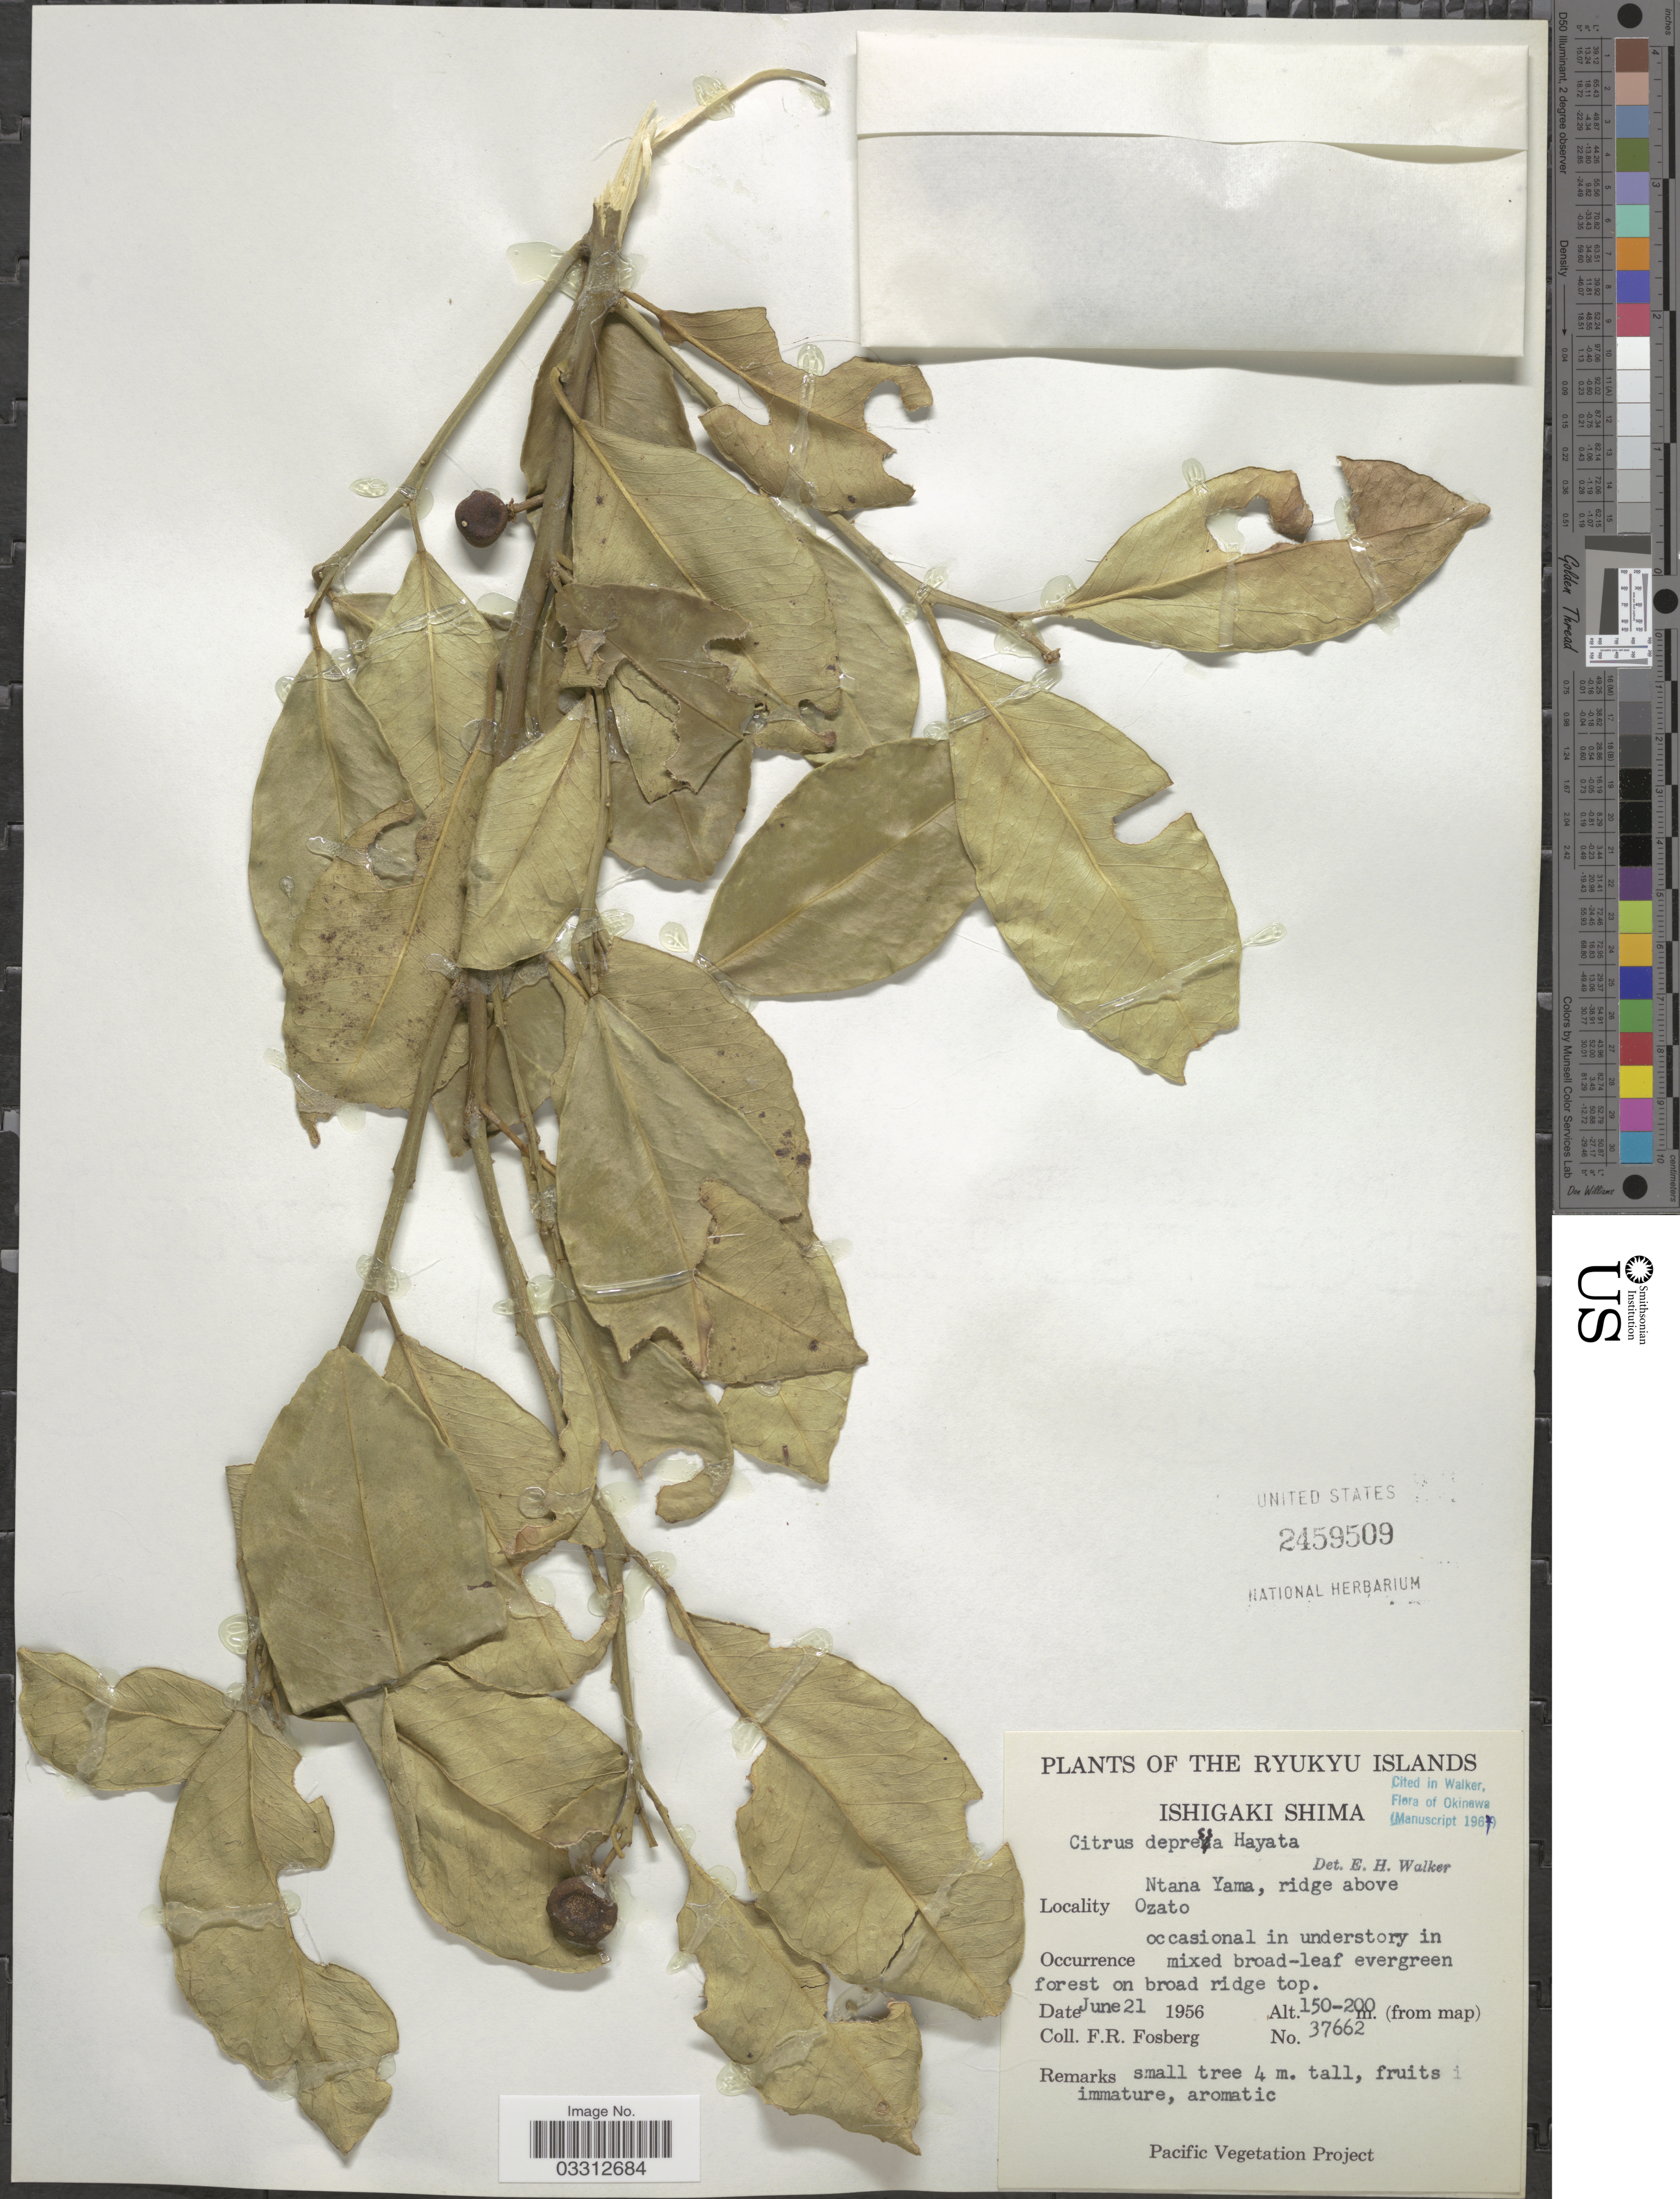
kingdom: Plantae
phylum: Tracheophyta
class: Magnoliopsida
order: Sapindales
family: Rutaceae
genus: Citrus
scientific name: Citrus depressa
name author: Hayata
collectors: F. R. Fosberg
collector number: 37662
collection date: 1956-06-21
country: Japan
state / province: Okinawa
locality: The Ryukyu Islands, Ishigaki Shima, Ntana Yama, ridge above Ozato.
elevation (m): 150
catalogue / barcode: US 2459509